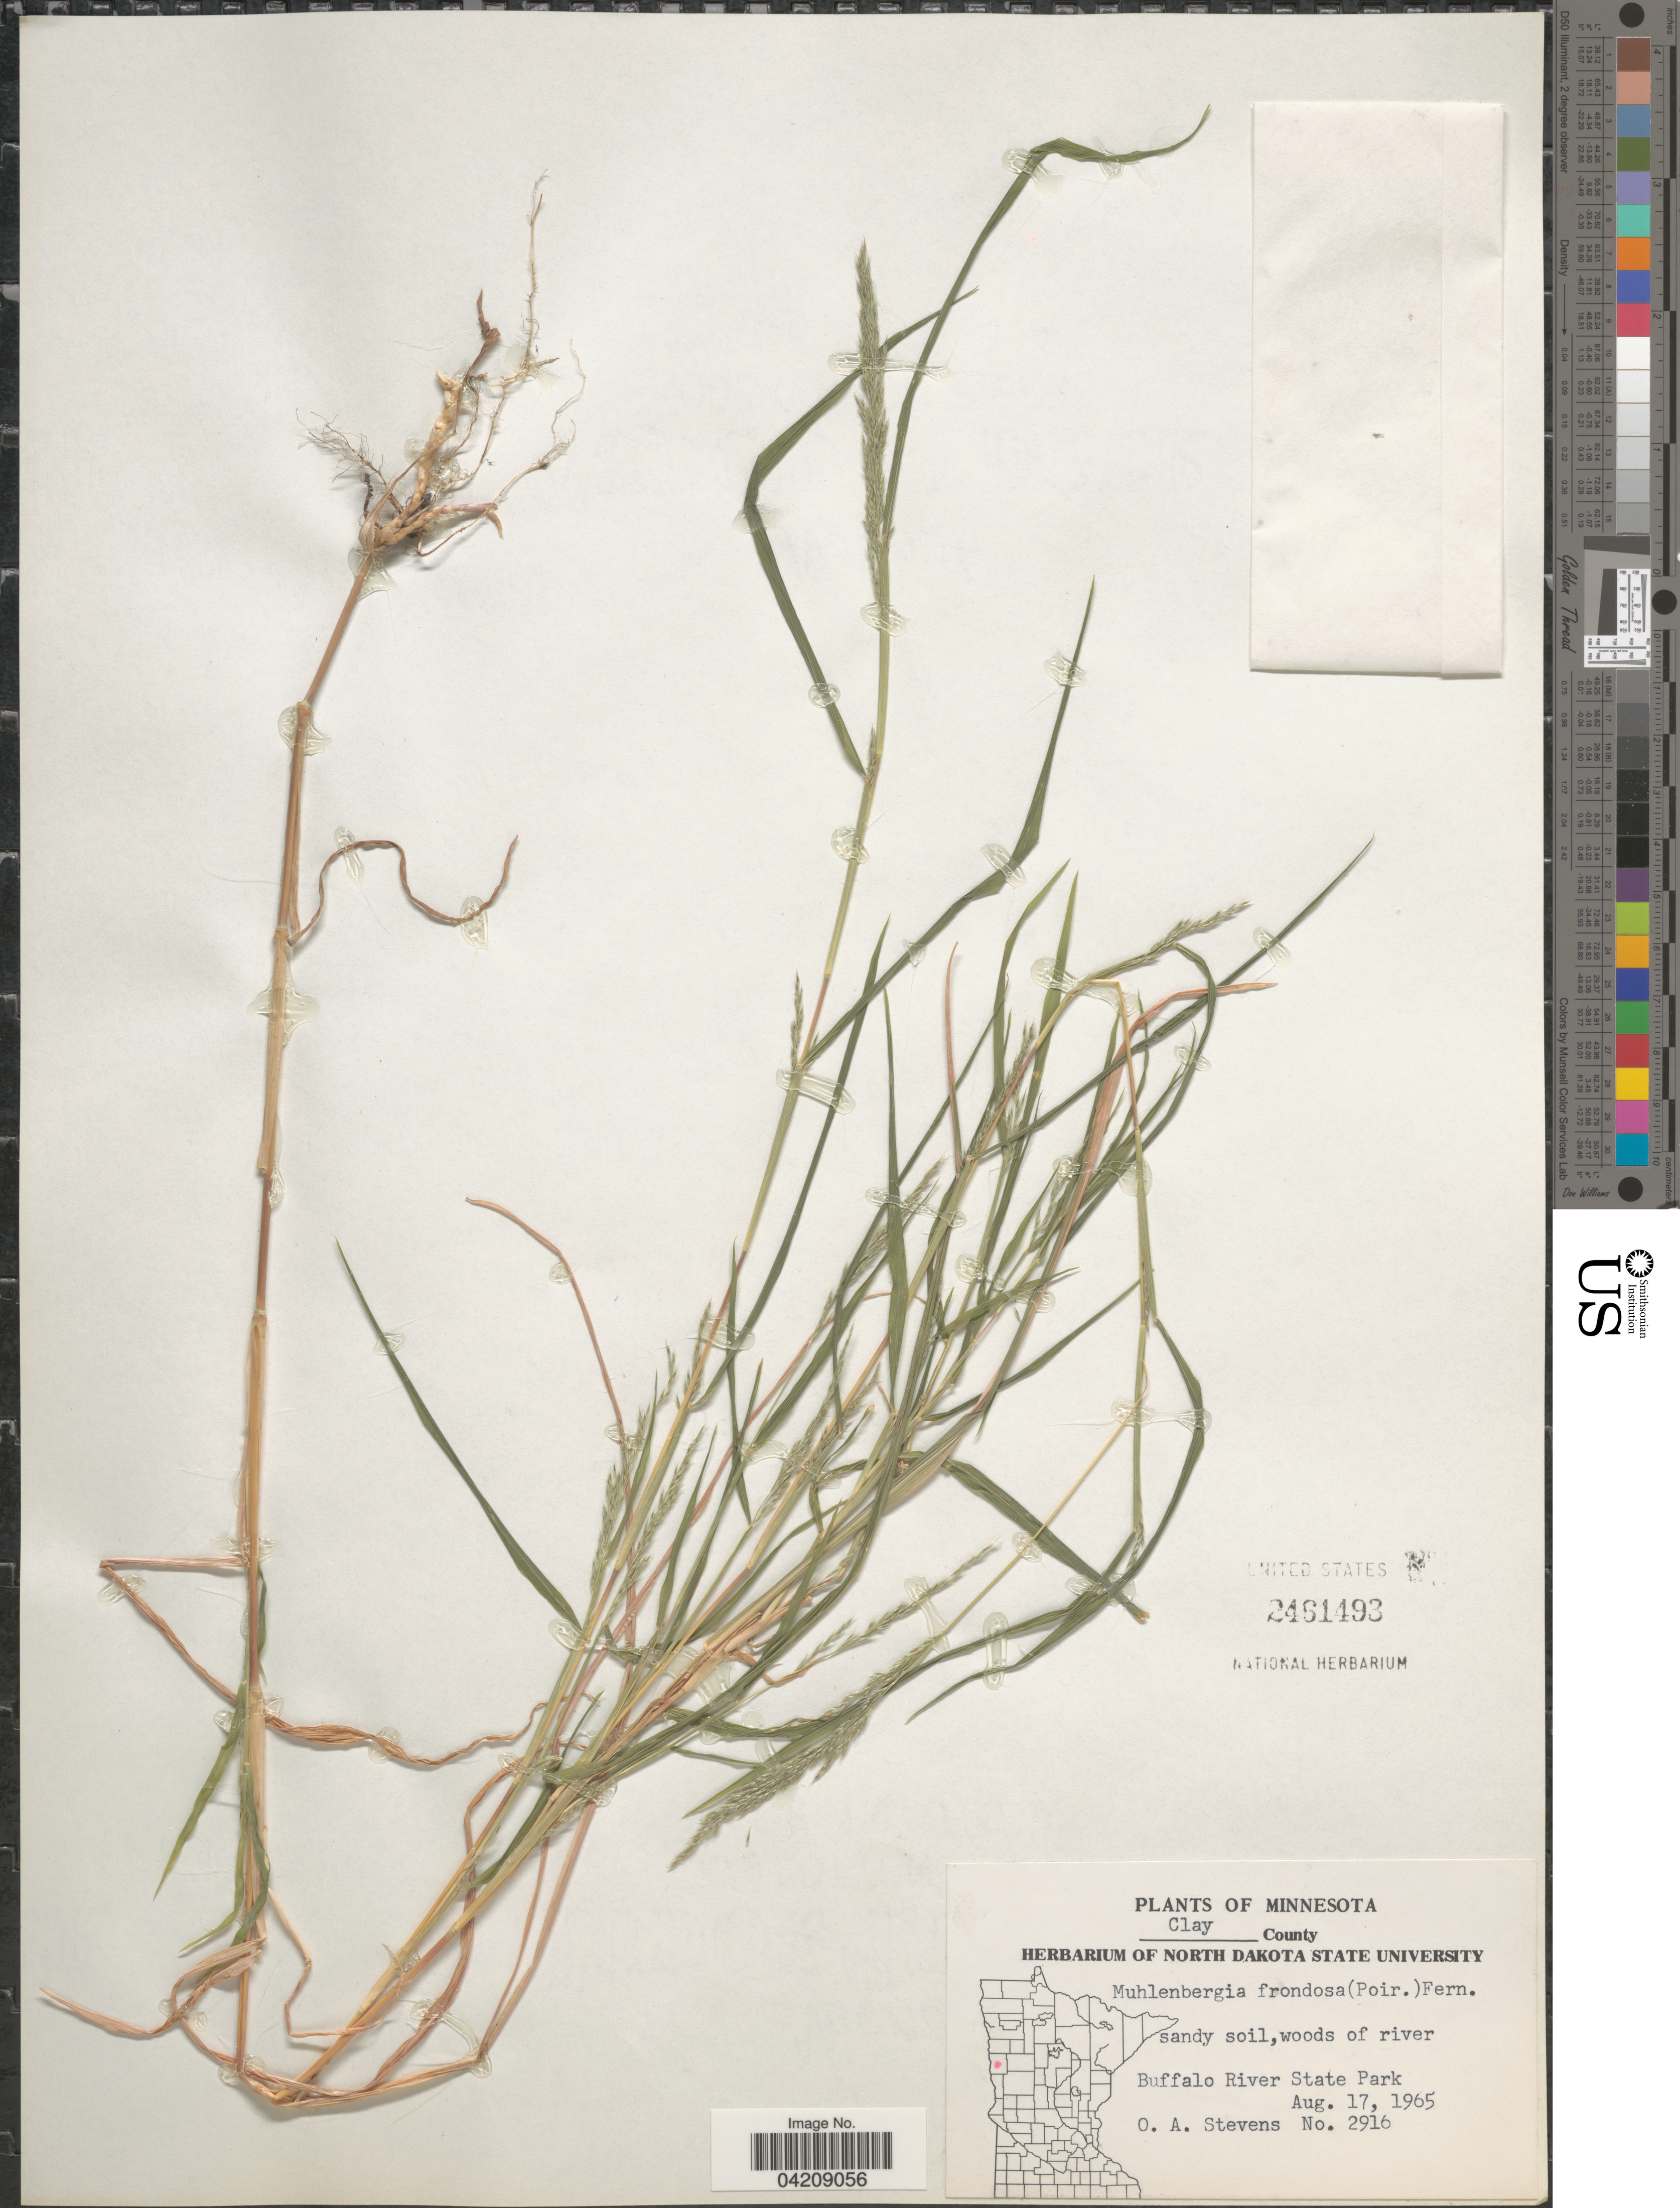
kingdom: Plantae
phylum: Tracheophyta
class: Liliopsida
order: Poales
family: Poaceae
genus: Muhlenbergia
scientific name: Muhlenbergia frondosa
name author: (Poir.) Fernald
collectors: O. A. Stevens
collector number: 2916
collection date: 1965-08-17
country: United States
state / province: Minnesota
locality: Clay County. Sandy soil,woods of river. Buffalo River State Park.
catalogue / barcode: US 2461493